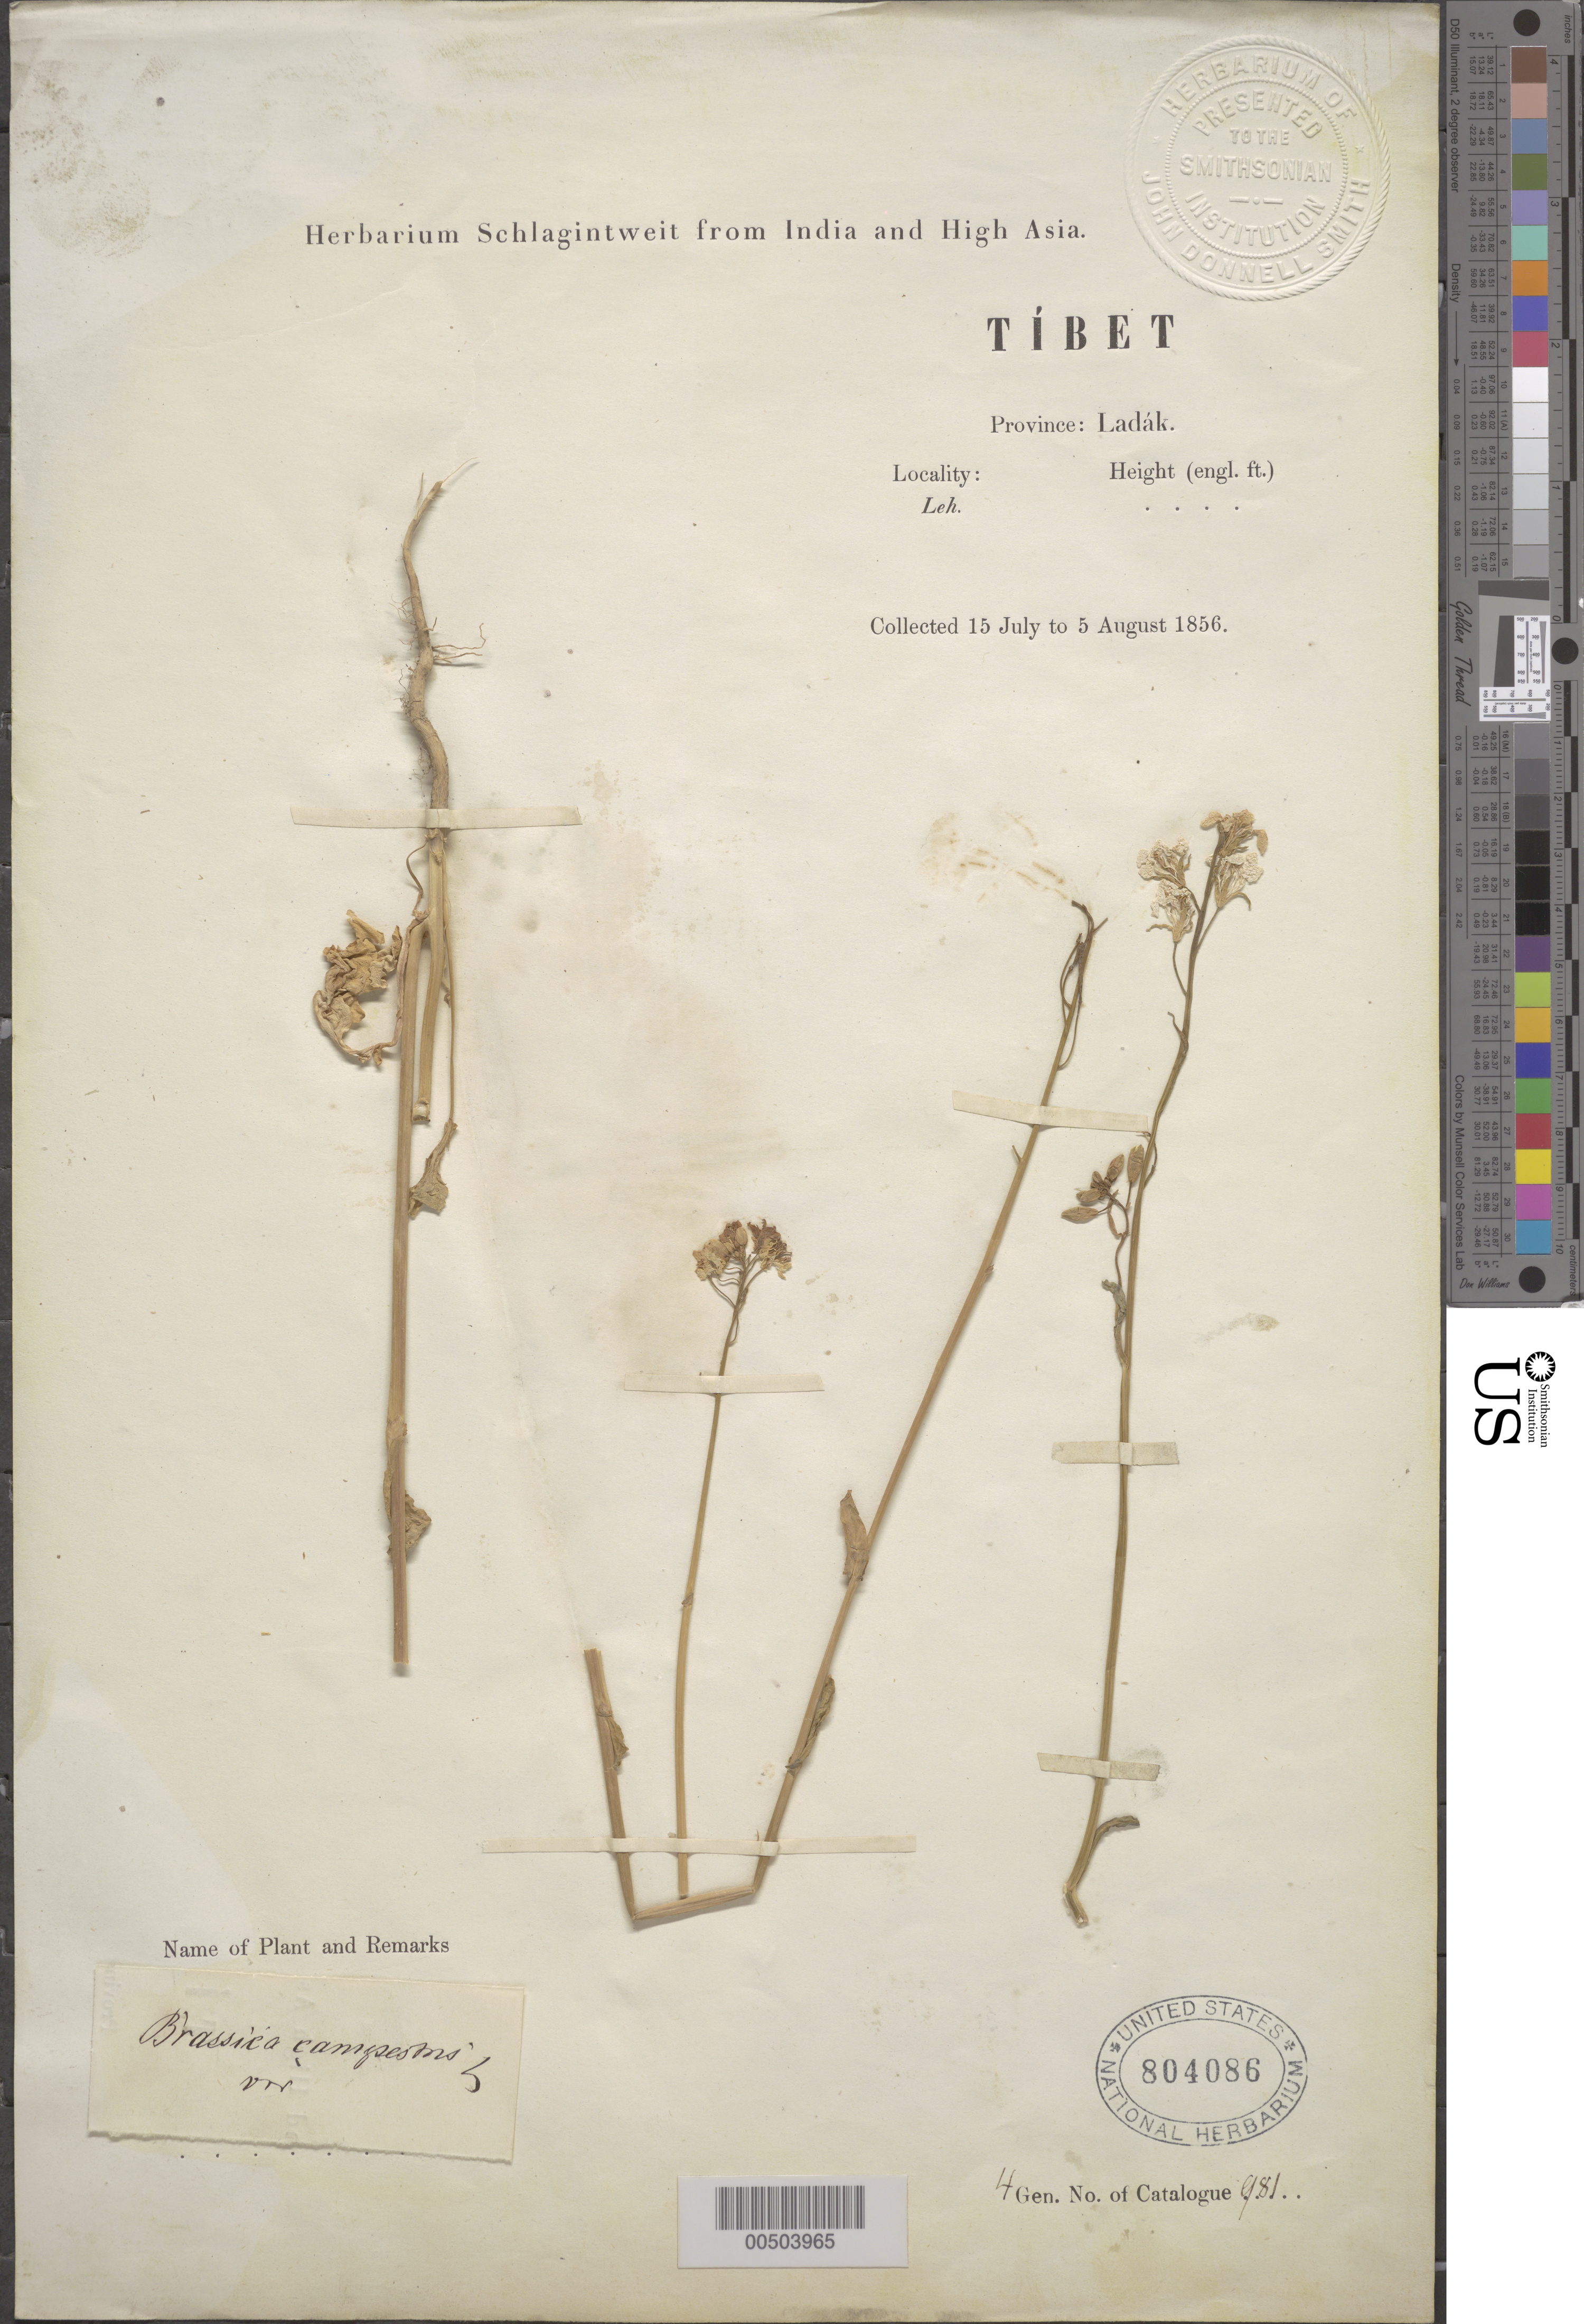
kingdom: Plantae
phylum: Tracheophyta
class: Magnoliopsida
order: Brassicales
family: Brassicaceae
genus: Brassica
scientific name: Brassica campestris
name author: L.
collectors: Herbarium Schlagintweit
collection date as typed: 15 Jul 1856 to 05 Aug 1856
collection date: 1856-07-15/1856-08-05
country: India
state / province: Ladakh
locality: "Tibet", Ladak District [Ladakh, now in India]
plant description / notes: Probably Herbarium Schlagintweit (specimen not seen)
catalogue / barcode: US 804086